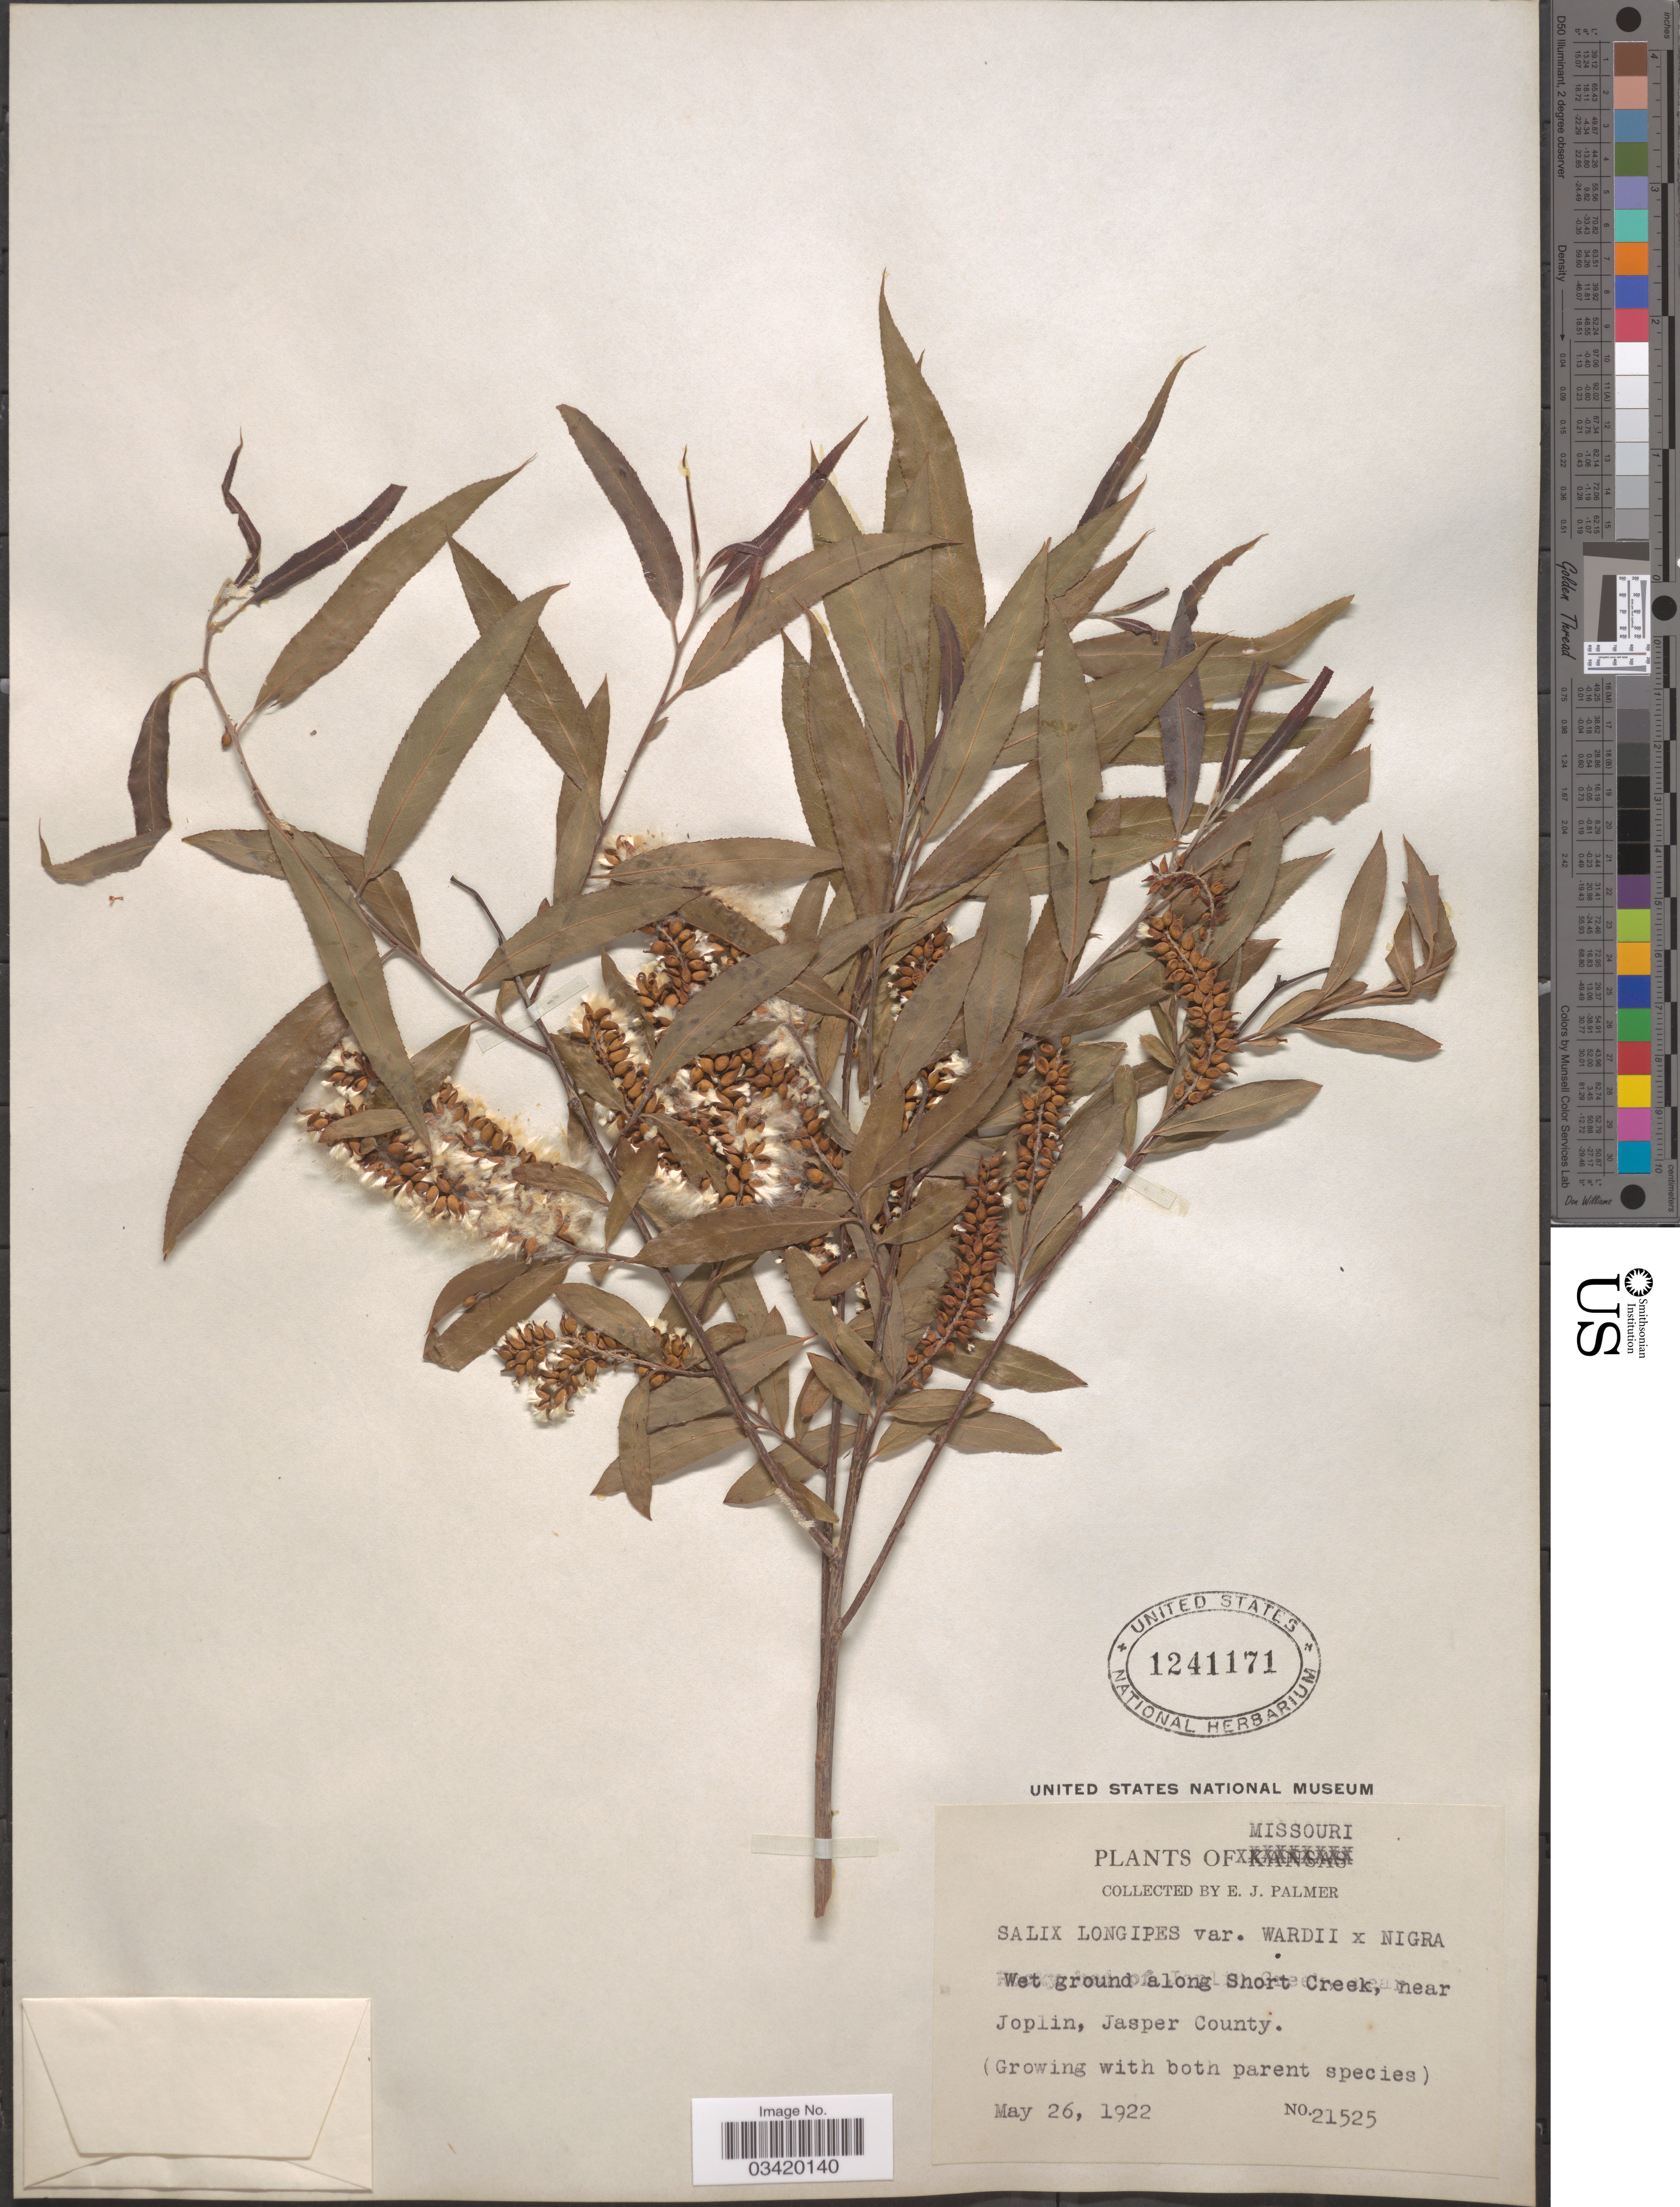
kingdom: Plantae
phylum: Tracheophyta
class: Magnoliopsida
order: Malpighiales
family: Salicaceae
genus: Salix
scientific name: Salix caroliniana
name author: Michx.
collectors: E. J. Palmer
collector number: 21525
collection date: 1922-05-26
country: United States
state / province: Missouri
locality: Wet ground along Short Creek, near Joplin, Jasper County.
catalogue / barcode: US 1241171